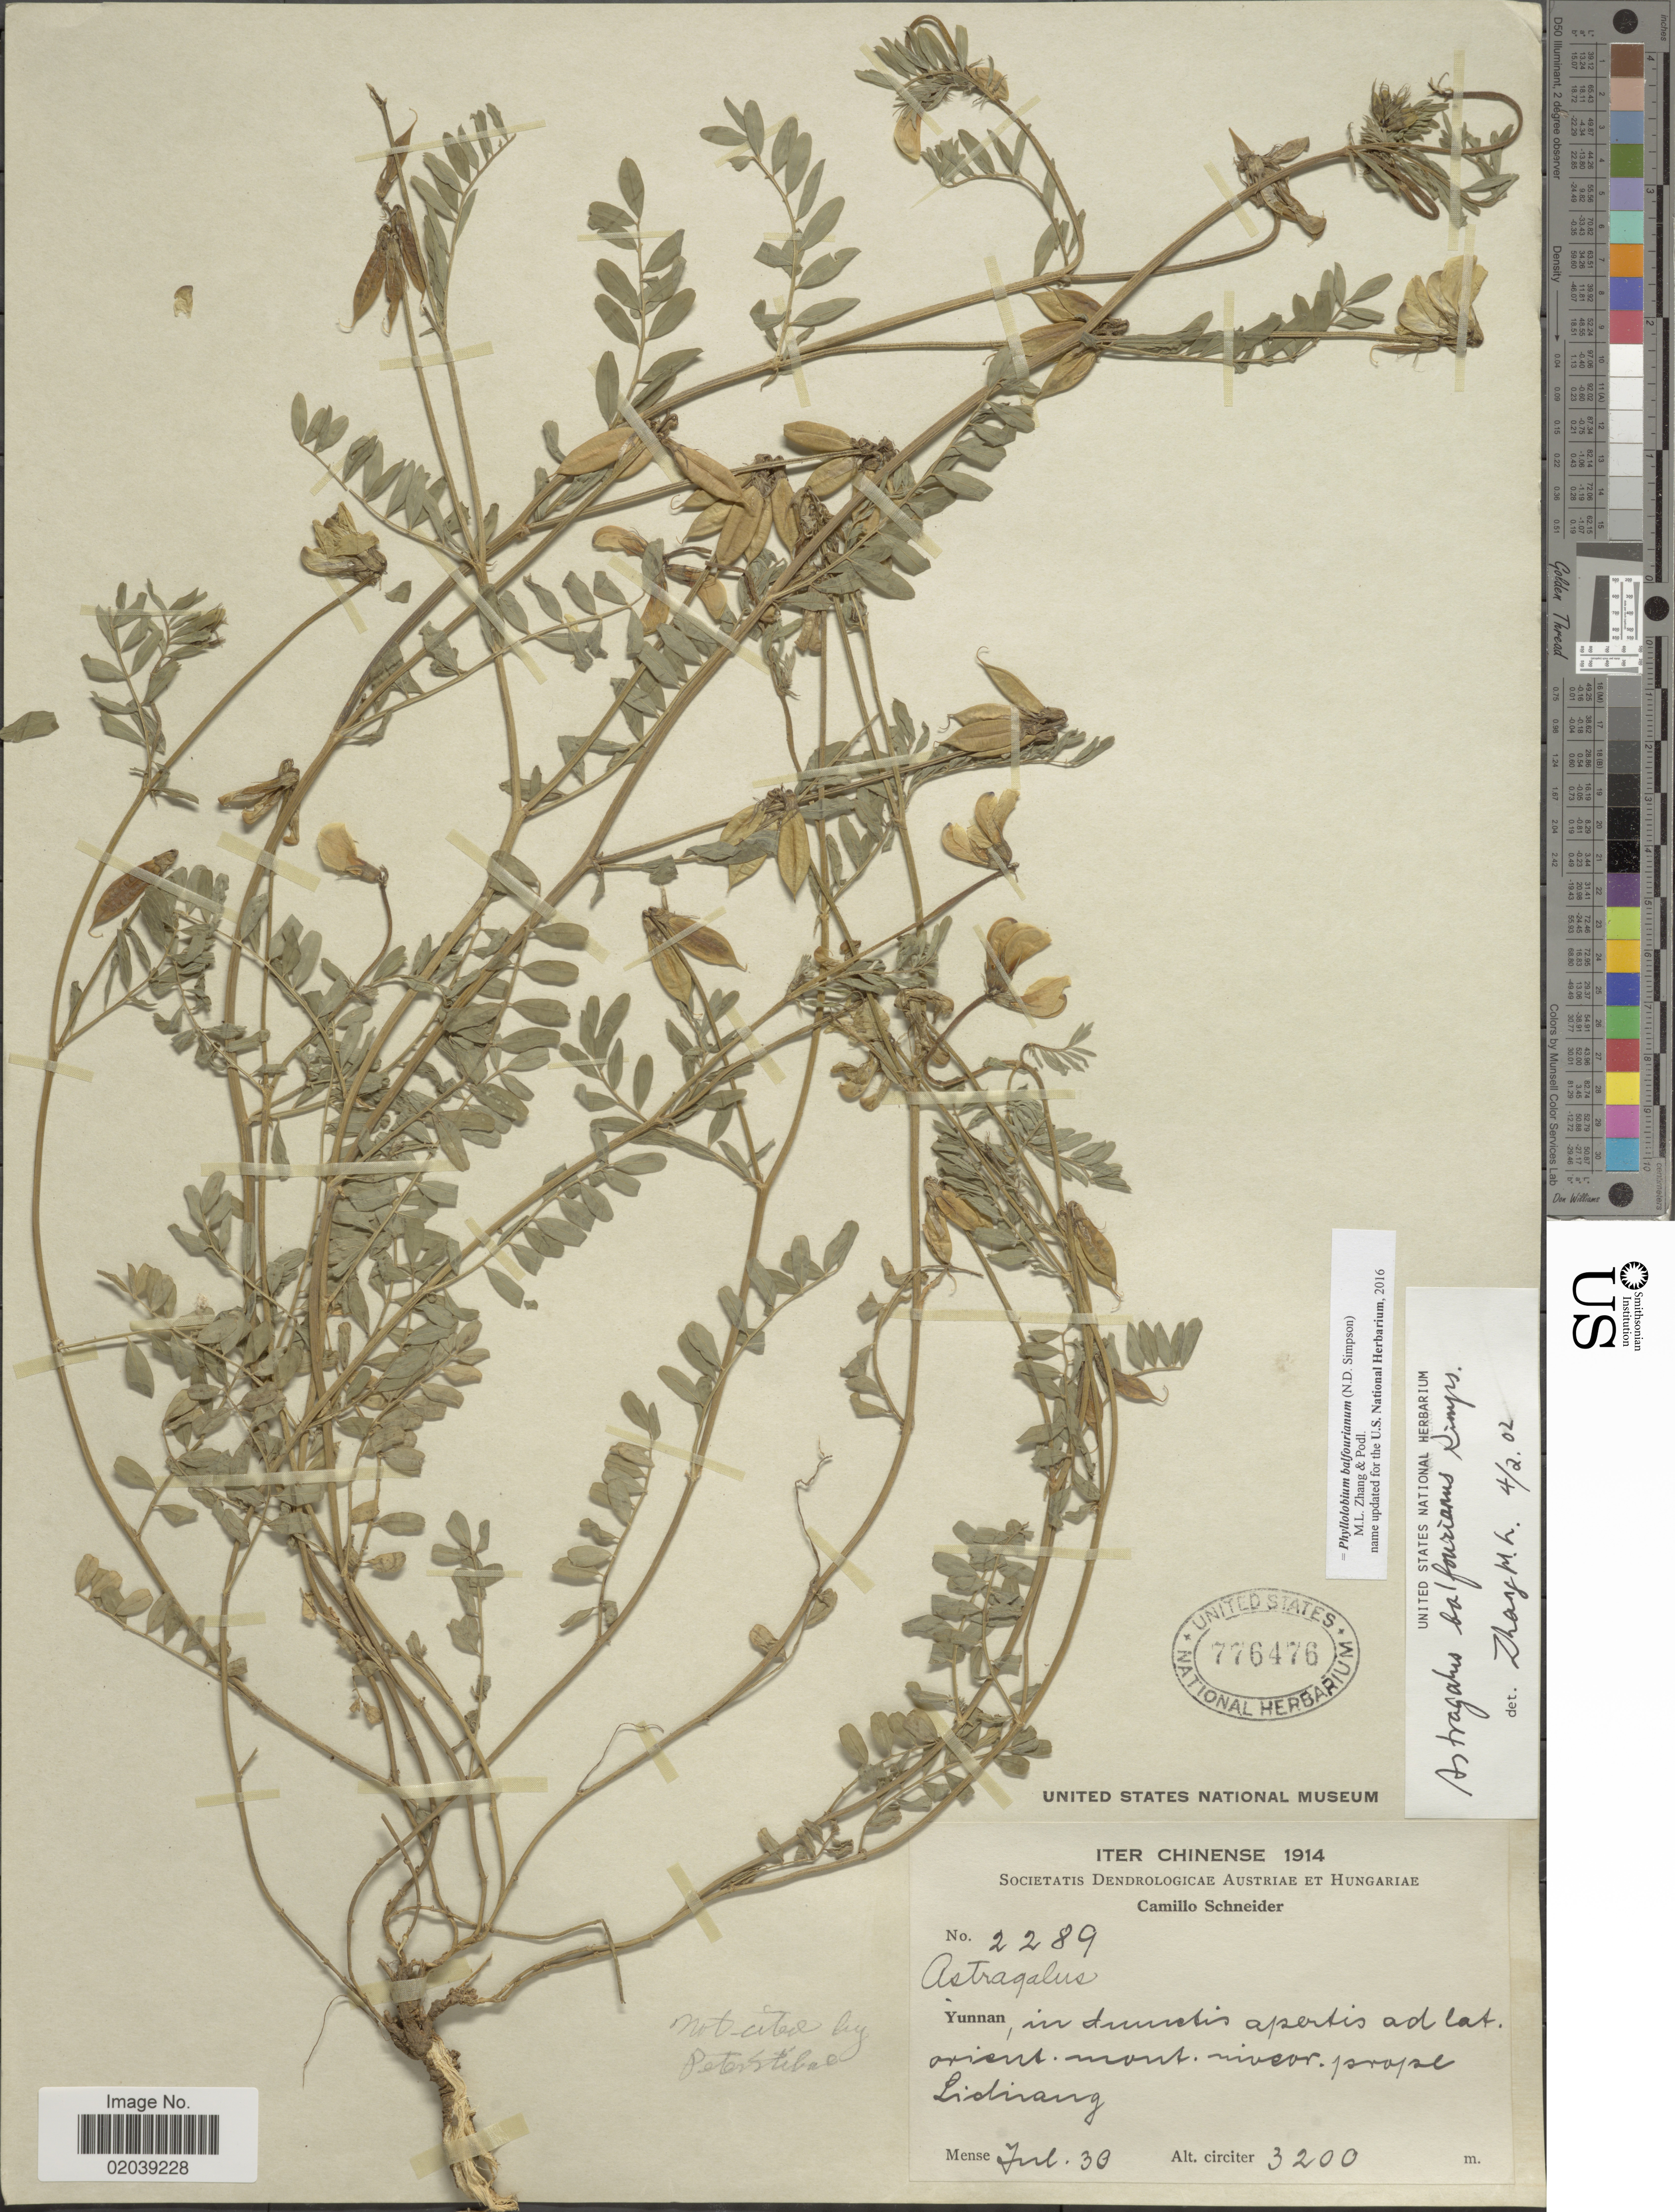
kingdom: Plantae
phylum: Tracheophyta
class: Magnoliopsida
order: Fabales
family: Fabaceae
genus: Phyllolobium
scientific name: Phyllolobium balfourianum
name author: (N.D. Simpson) M.L. Zhang & Podlech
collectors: C. K. Schneider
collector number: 2289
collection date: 1914-07-30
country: China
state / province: Yunnan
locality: In durndis apertis ad lat. orient. mont. niveor. prope Lidirang [interpreted]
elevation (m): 3200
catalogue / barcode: US 776476